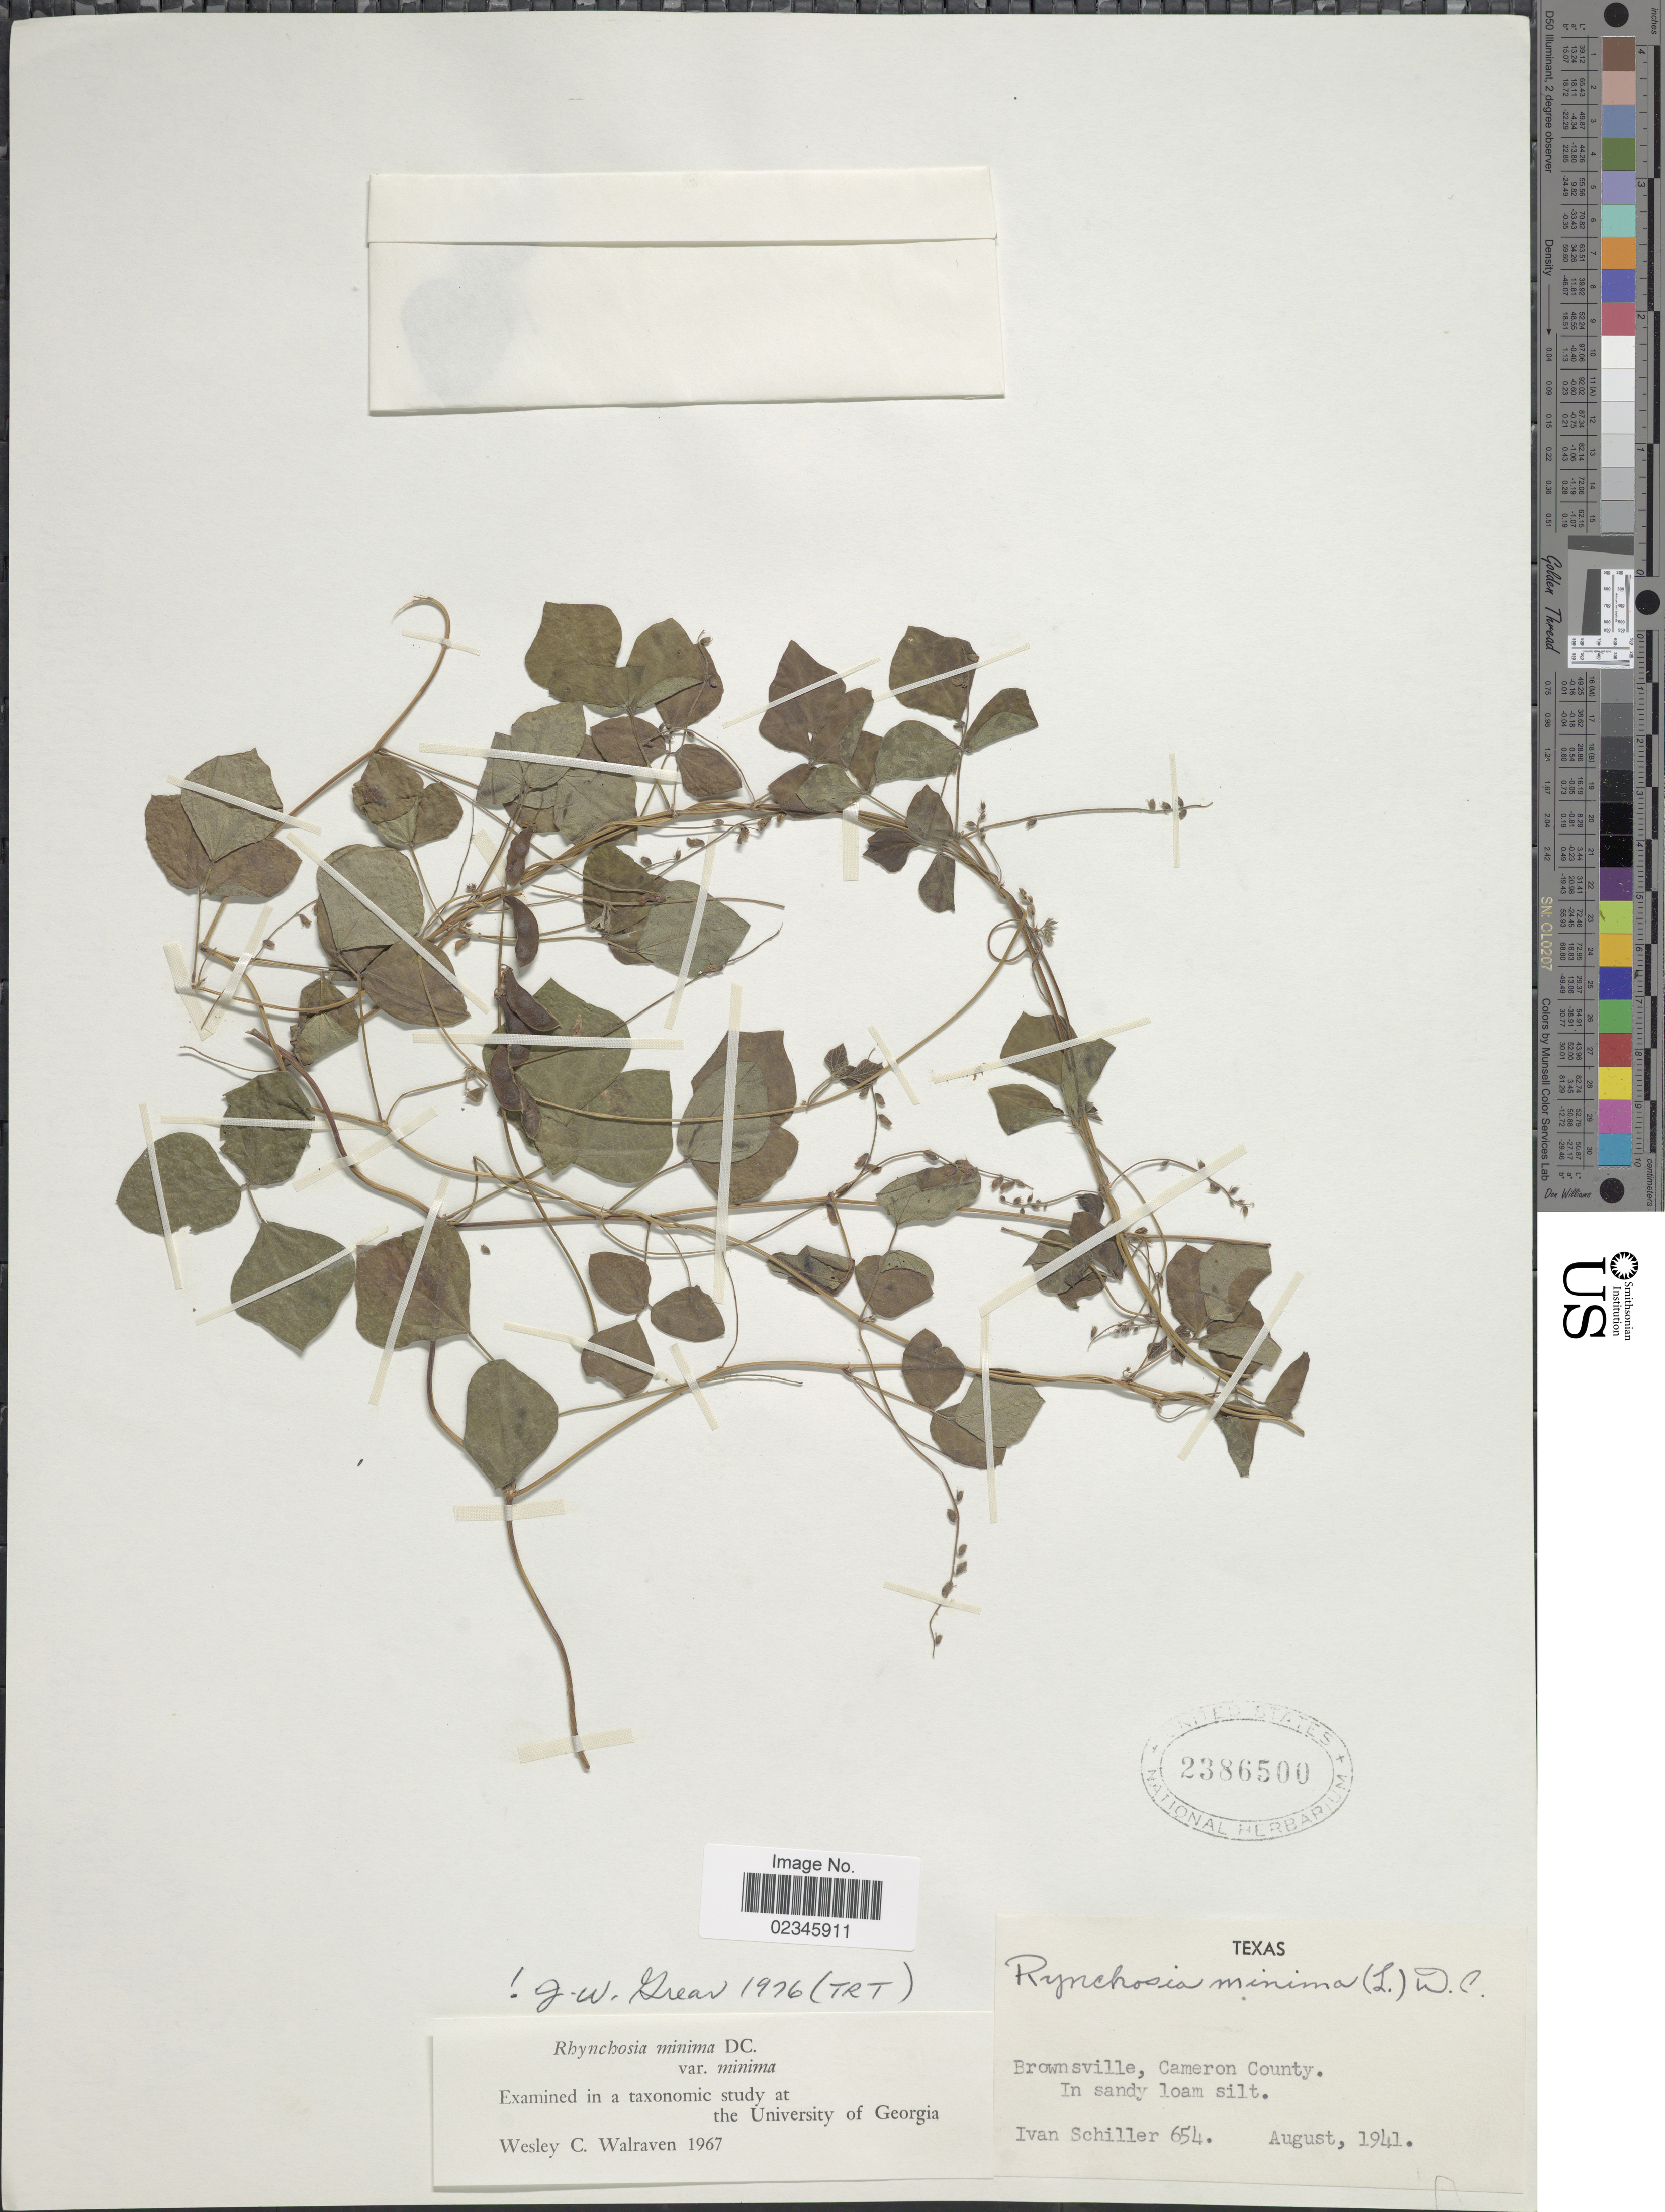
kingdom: Plantae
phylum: Tracheophyta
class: Magnoliopsida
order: Fabales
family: Fabaceae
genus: Rhynchosia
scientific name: Rhynchosia minima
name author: (L.) DC.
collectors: I. Schiller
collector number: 654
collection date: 1941-08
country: United States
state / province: Texas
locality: Brownsvilel, Cameron County, in sandy loam silt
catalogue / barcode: US 2386500